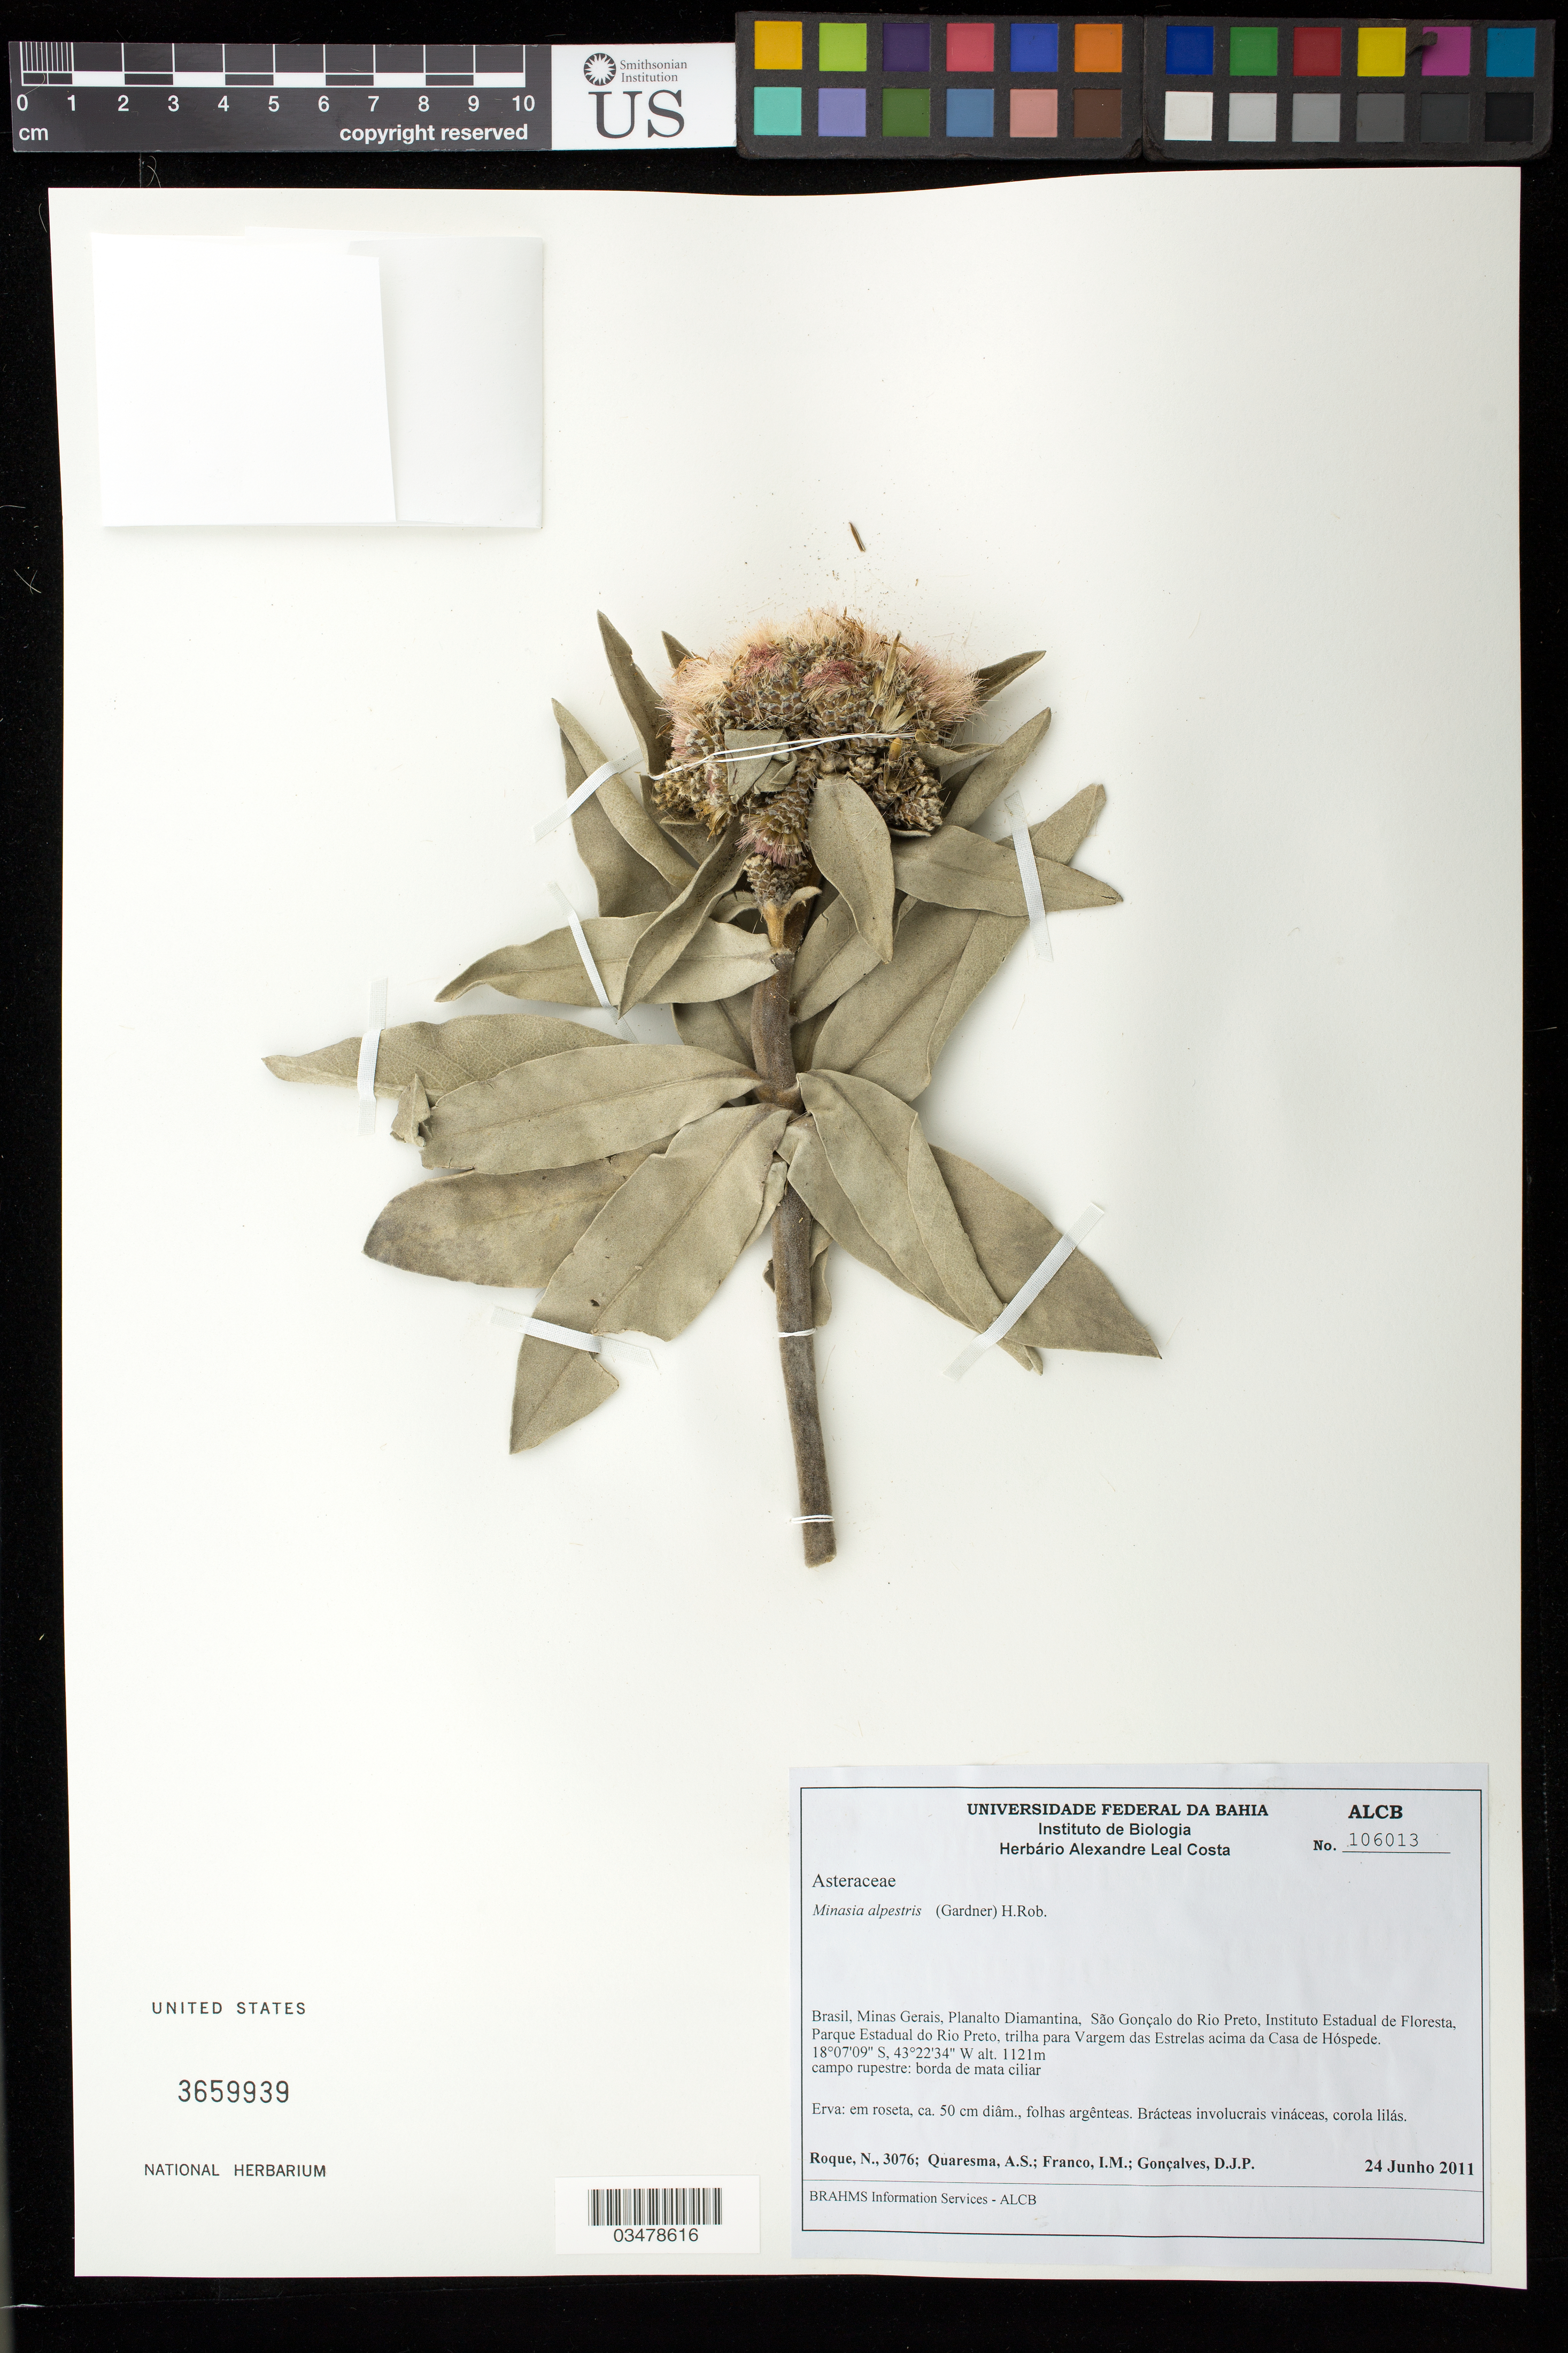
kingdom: Plantae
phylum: Tracheophyta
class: Magnoliopsida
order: Asterales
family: Asteraceae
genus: Minasia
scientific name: Minasia alpestris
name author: (Gardner) H. Rob.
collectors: N. Roque, A. Quaresma, I. Franco & D. Gonçalves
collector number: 3076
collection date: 2011-06-24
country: Brazil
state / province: Minas Gerais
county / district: São Gonçalo do Rio Preto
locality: Planalto Diamantina, Instituto Estadual de Floresta, Parque Estadual do Rio Preto, trilha para Vargem das Estrelas acima da Casa de Hospede.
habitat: Campo rupestre: borda de mata ciliar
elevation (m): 1121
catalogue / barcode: US 3659939